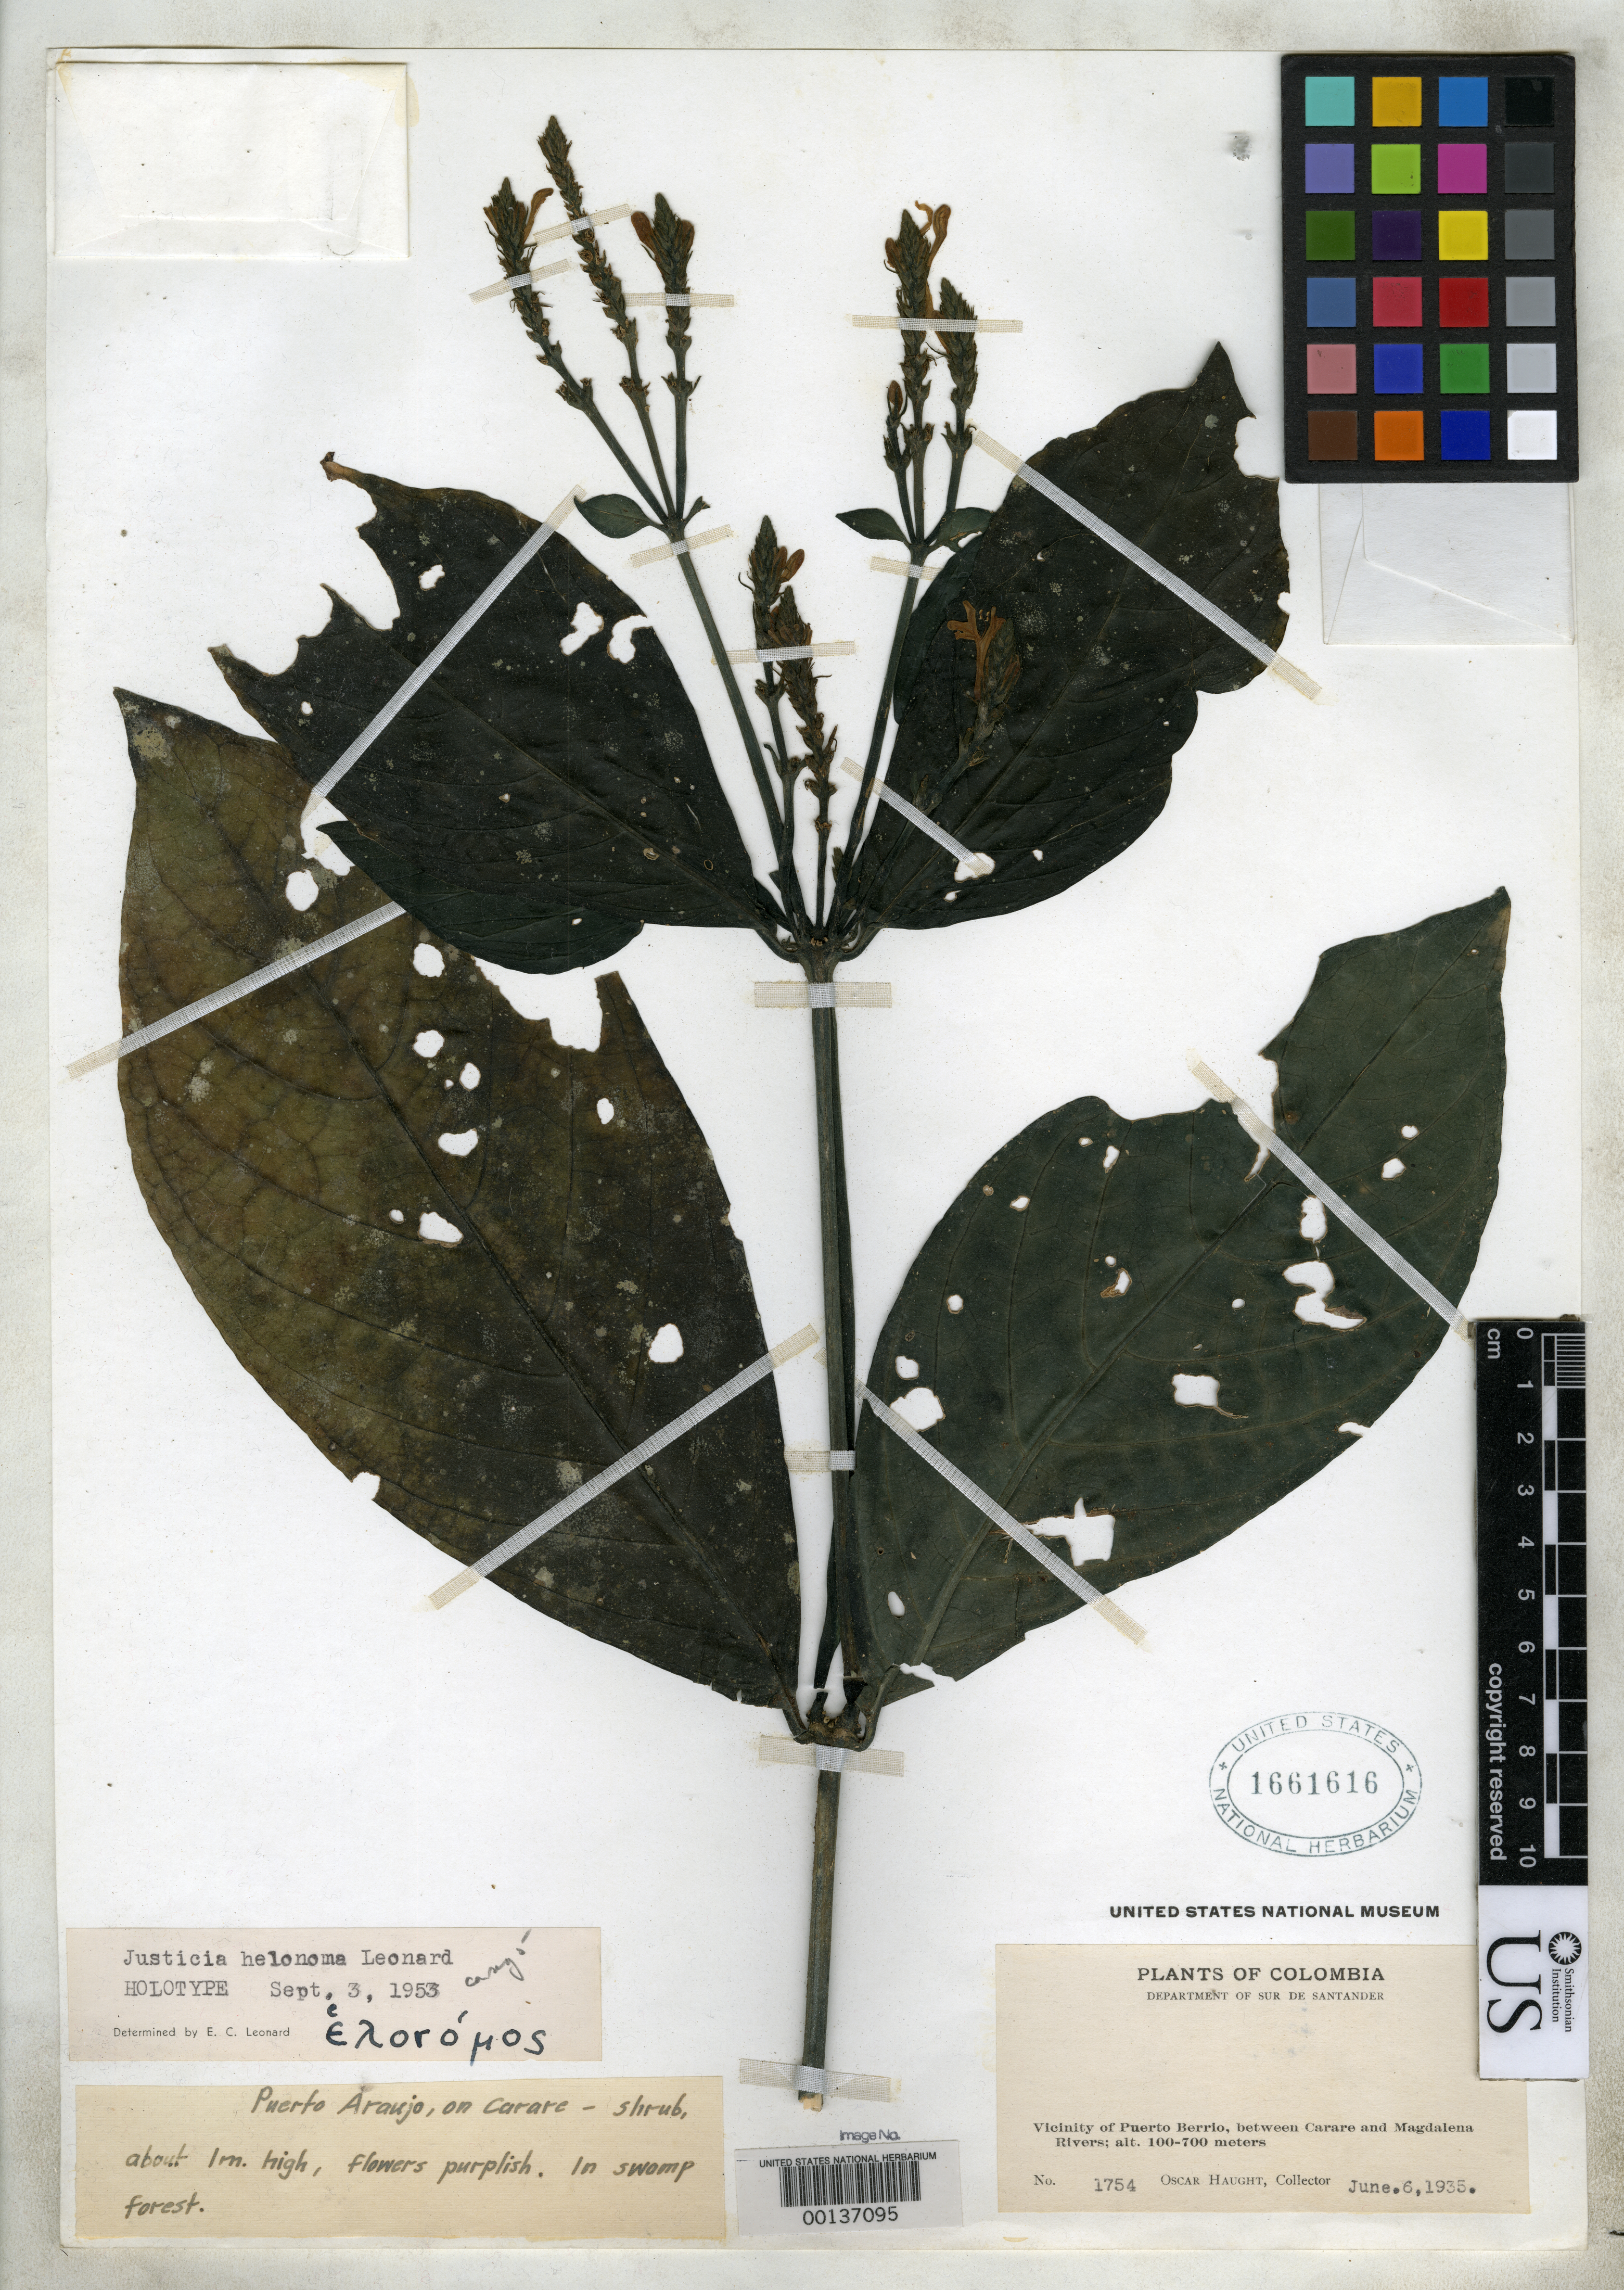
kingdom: Plantae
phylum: Tracheophyta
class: Magnoliopsida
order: Lamiales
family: Acanthaceae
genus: Justicia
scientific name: Justicia helonoma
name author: Leonard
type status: Holotype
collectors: O. L. Haught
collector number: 1754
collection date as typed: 06 Jun 1935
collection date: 1935-06-06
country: Colombia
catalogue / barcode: US 1661616